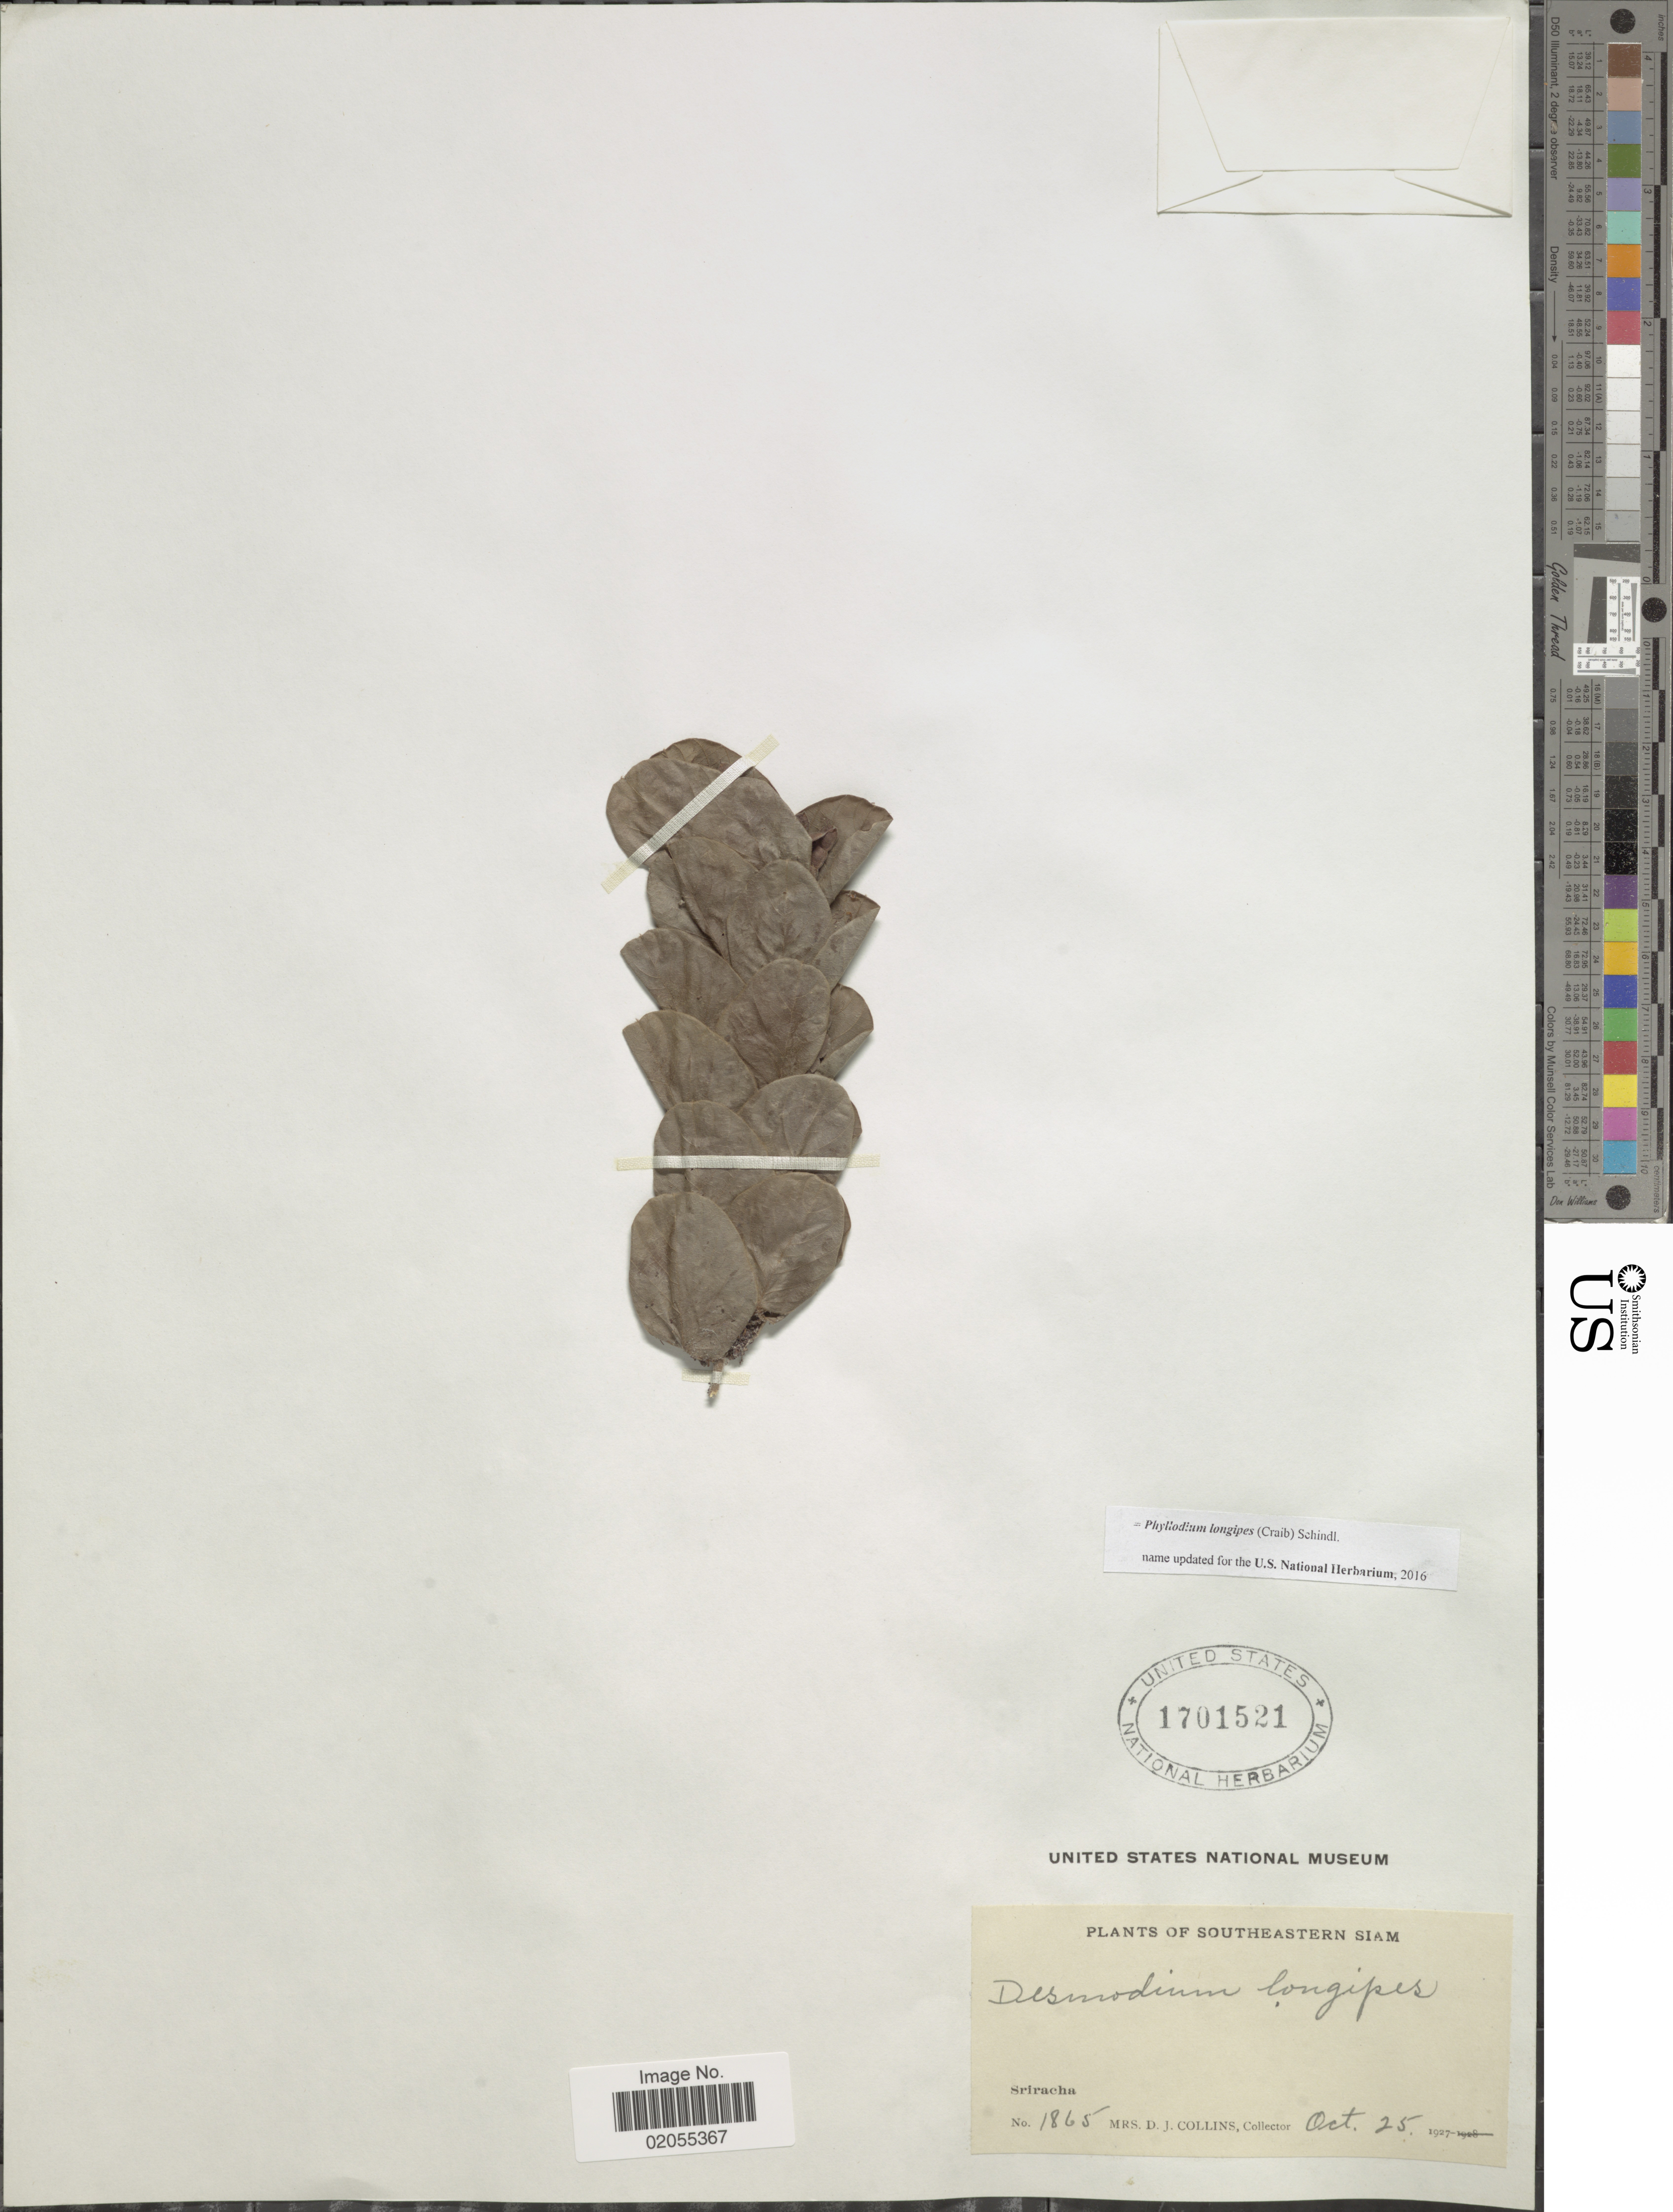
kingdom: Plantae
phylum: Tracheophyta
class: Magnoliopsida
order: Fabales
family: Fabaceae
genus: Phyllodium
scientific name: Phyllodium longipes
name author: (Craib) Schindl.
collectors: Mrs. D. J. Collins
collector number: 1865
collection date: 1927-10-25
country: Thailand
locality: Southeastern Siam, Sriracha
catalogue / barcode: US 1701521